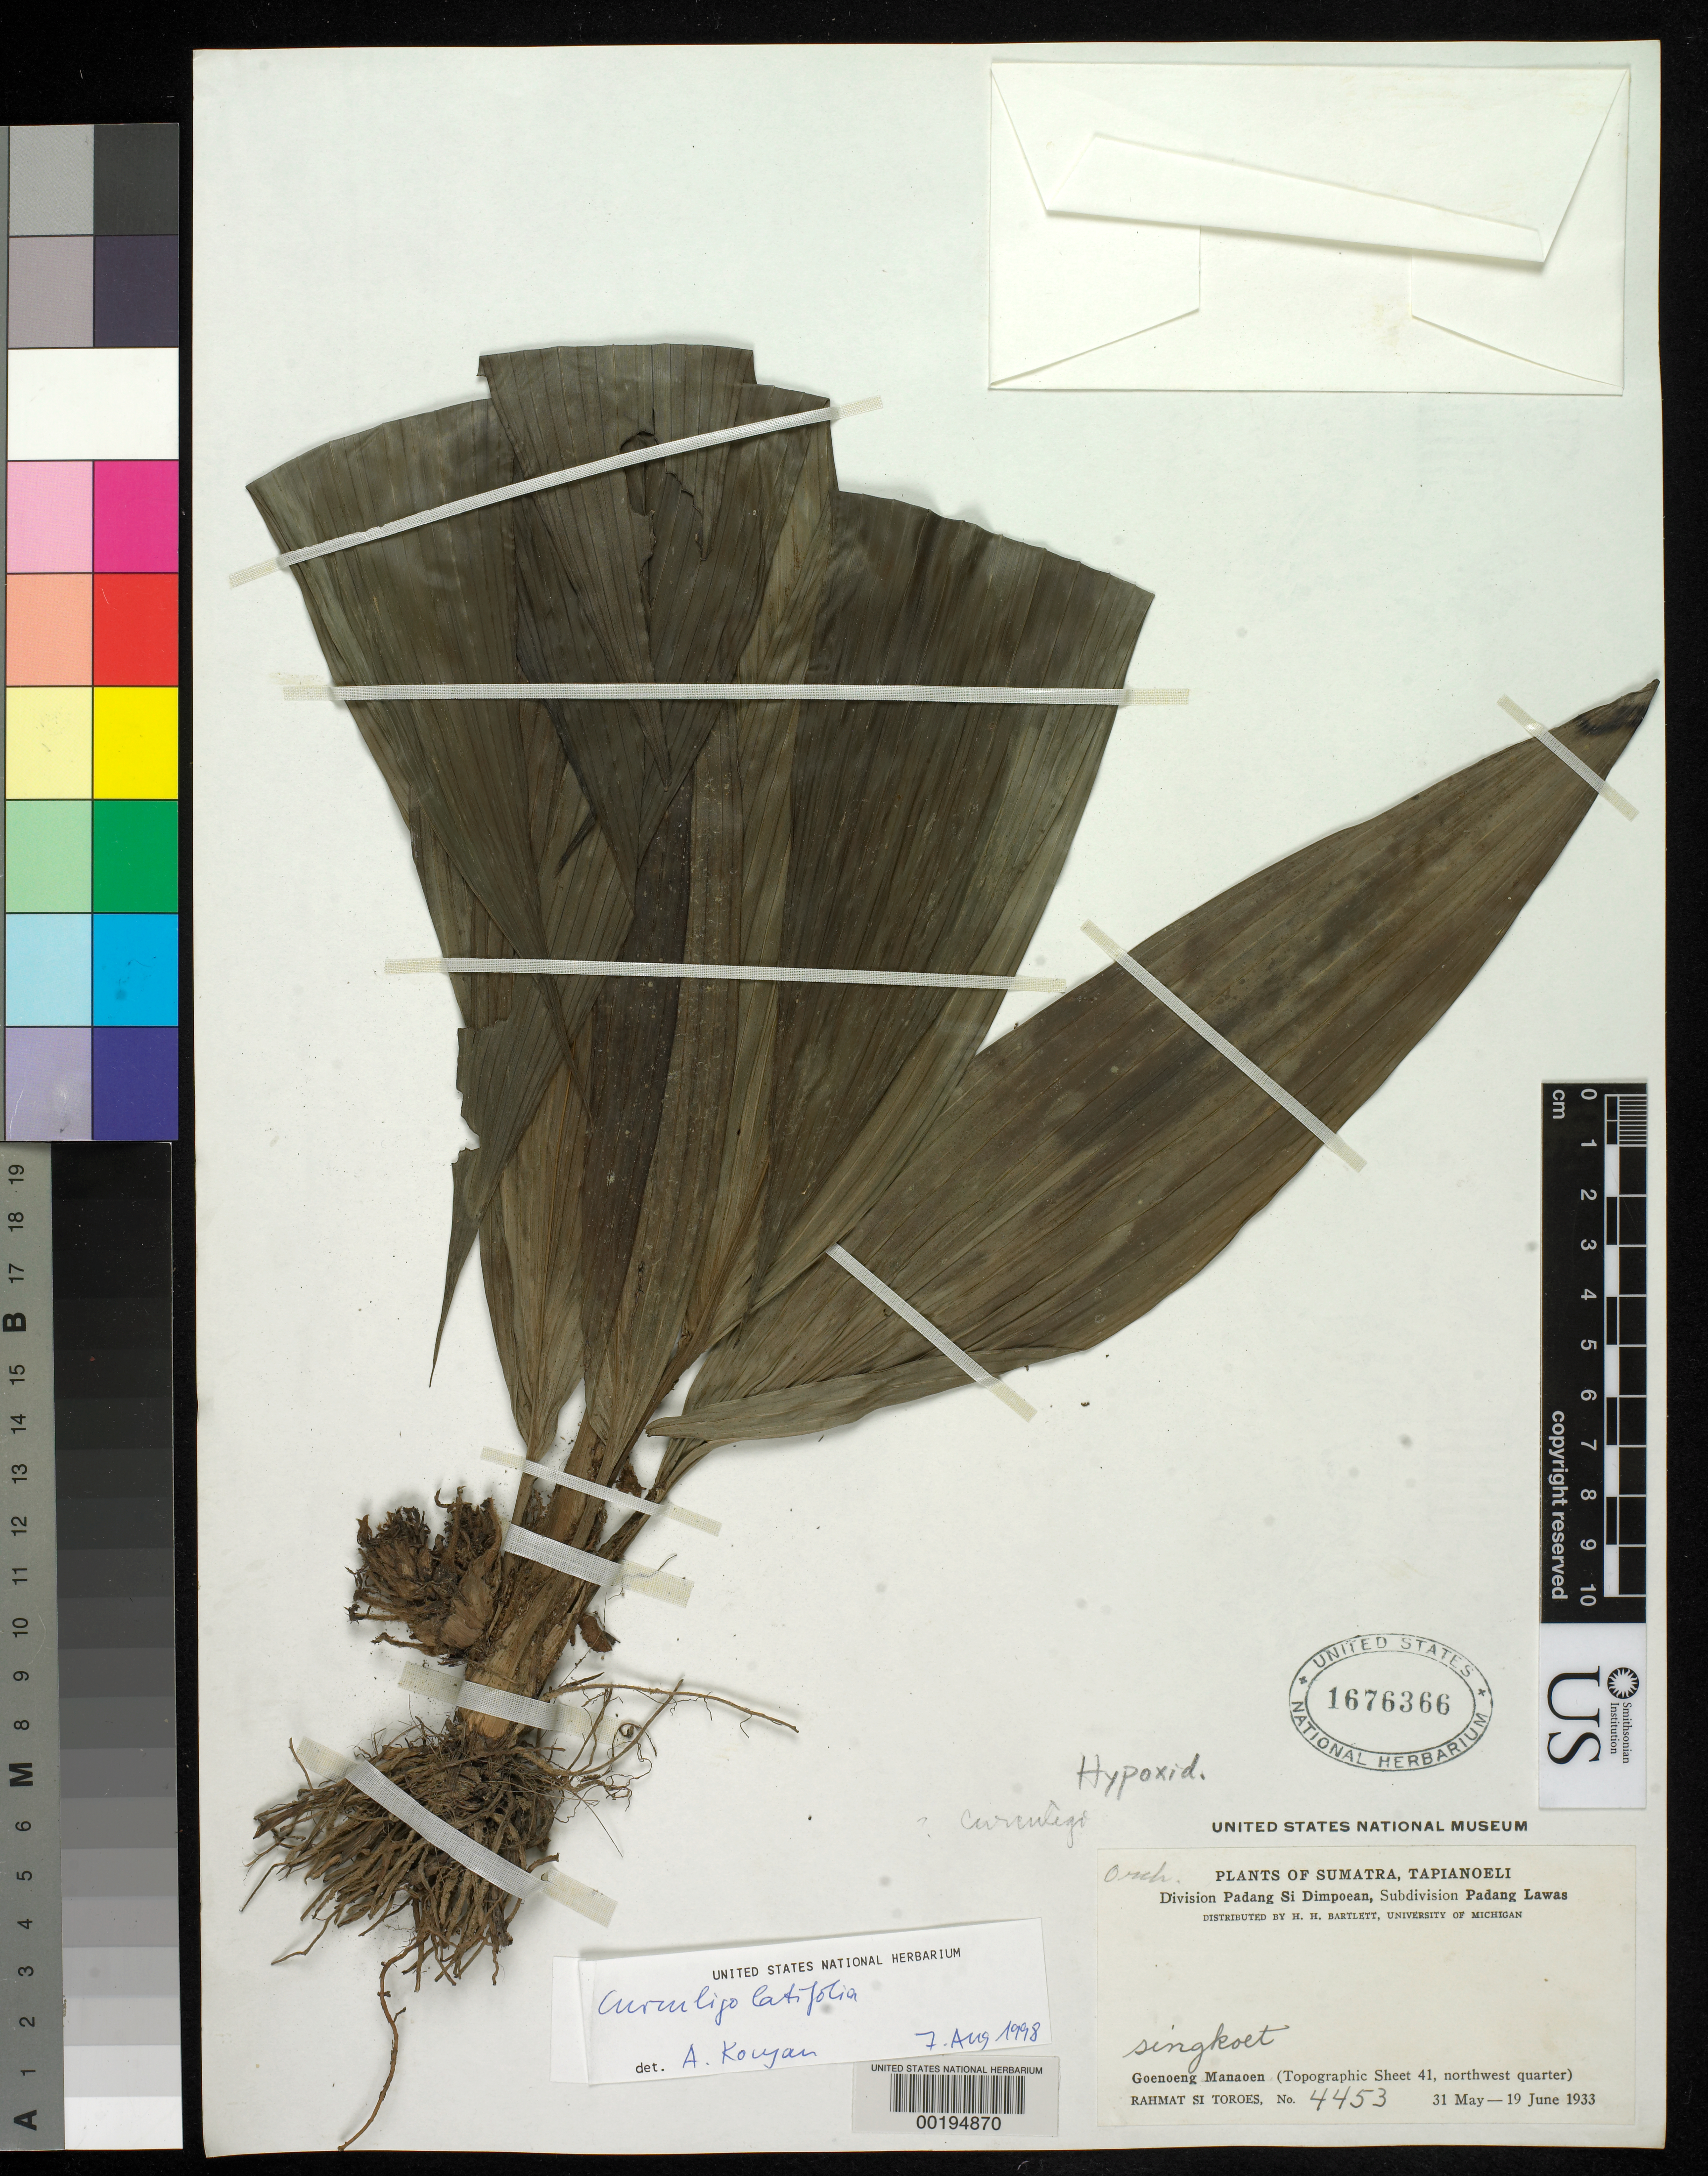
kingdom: Plantae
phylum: Tracheophyta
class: Liliopsida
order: Asparagales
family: Hypoxidaceae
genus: Curculigo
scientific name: Curculigo latifolia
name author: Dryand. ex W.T. Aiton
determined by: Kocyan, Alexander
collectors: Rahmat Si Boeea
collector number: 4453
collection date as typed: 31 May 1933 to 19 Jun 1933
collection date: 1933-05-31/1933-06-19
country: Indonesia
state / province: Sumatra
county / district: Sumatera Utara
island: Sumatra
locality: Padang si dimpoean, singkoet, goenoeng manaden, padang lawas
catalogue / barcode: US 1676366